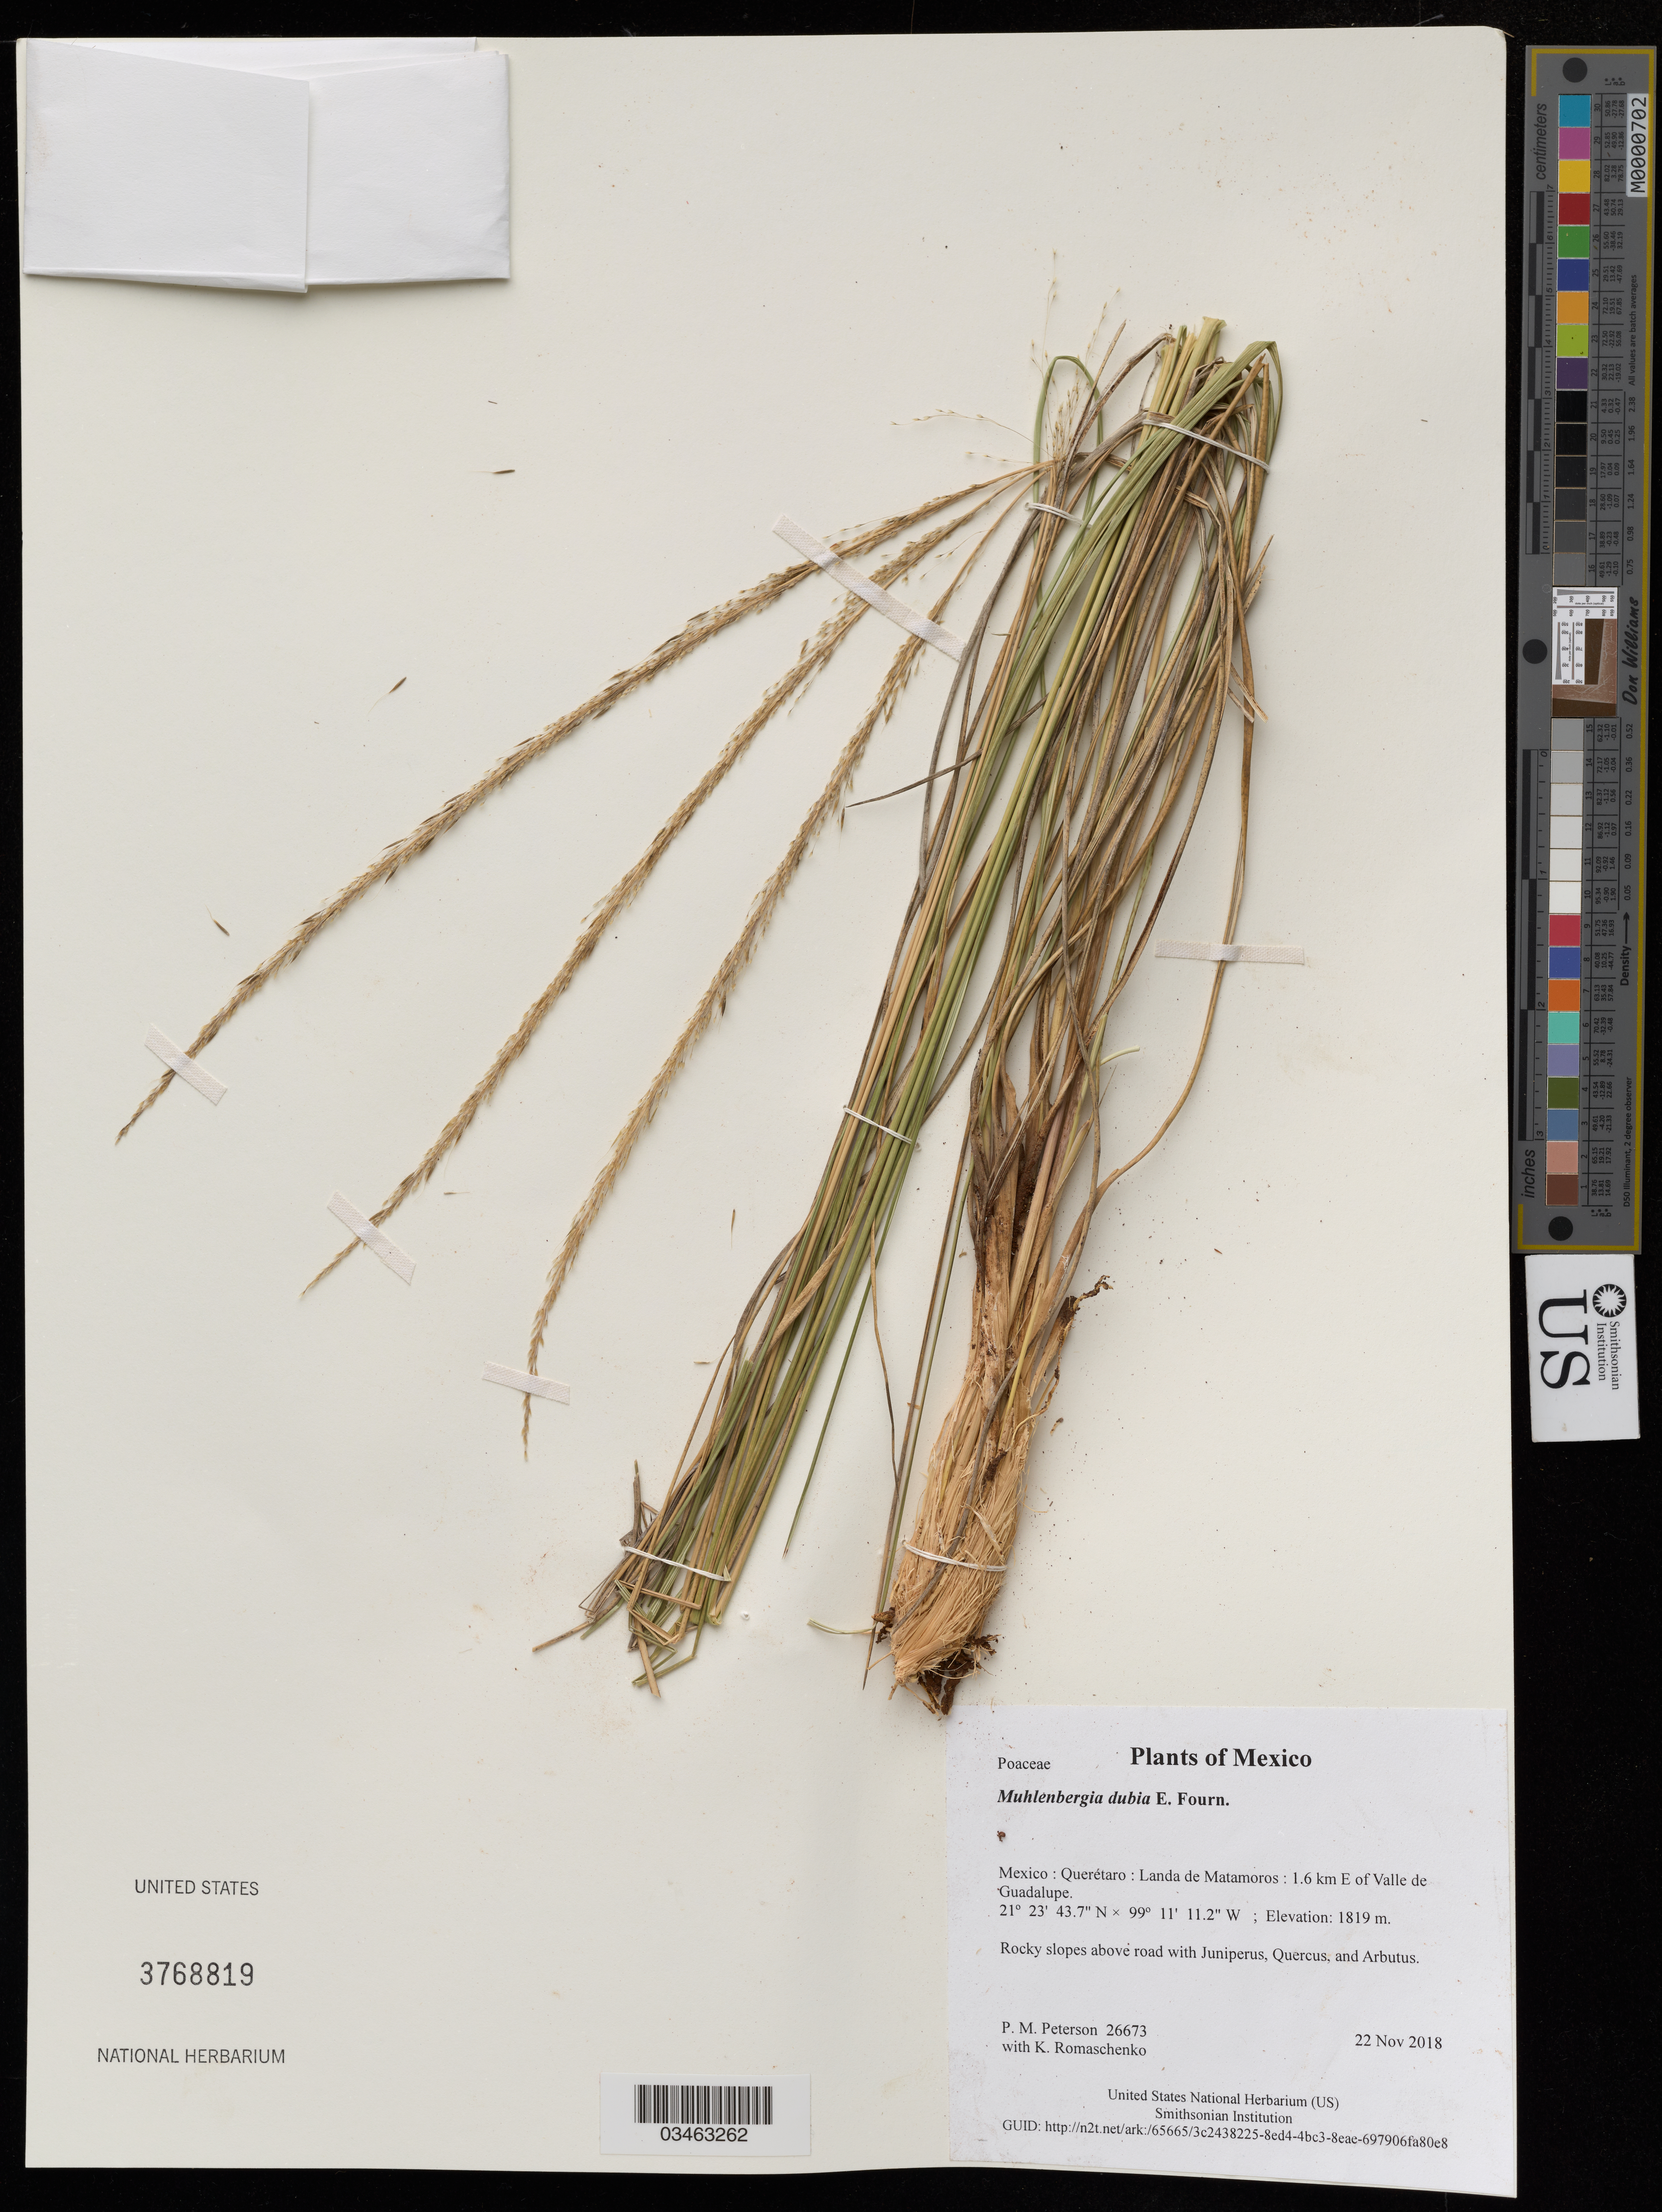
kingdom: Plantae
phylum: Tracheophyta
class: Liliopsida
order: Poales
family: Poaceae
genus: Muhlenbergia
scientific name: Muhlenbergia dubia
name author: E. Fourn.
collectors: P. M. Peterson & K. Romaschenko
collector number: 26673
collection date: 2018-11-22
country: Mexico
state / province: Querétaro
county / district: Landa de Matamoros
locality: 1.6 km E of Valle de Guadalupe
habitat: Rocky slopes above road with Juniperus, Quercus, and Arbutus.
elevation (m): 1819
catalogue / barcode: US 3768819